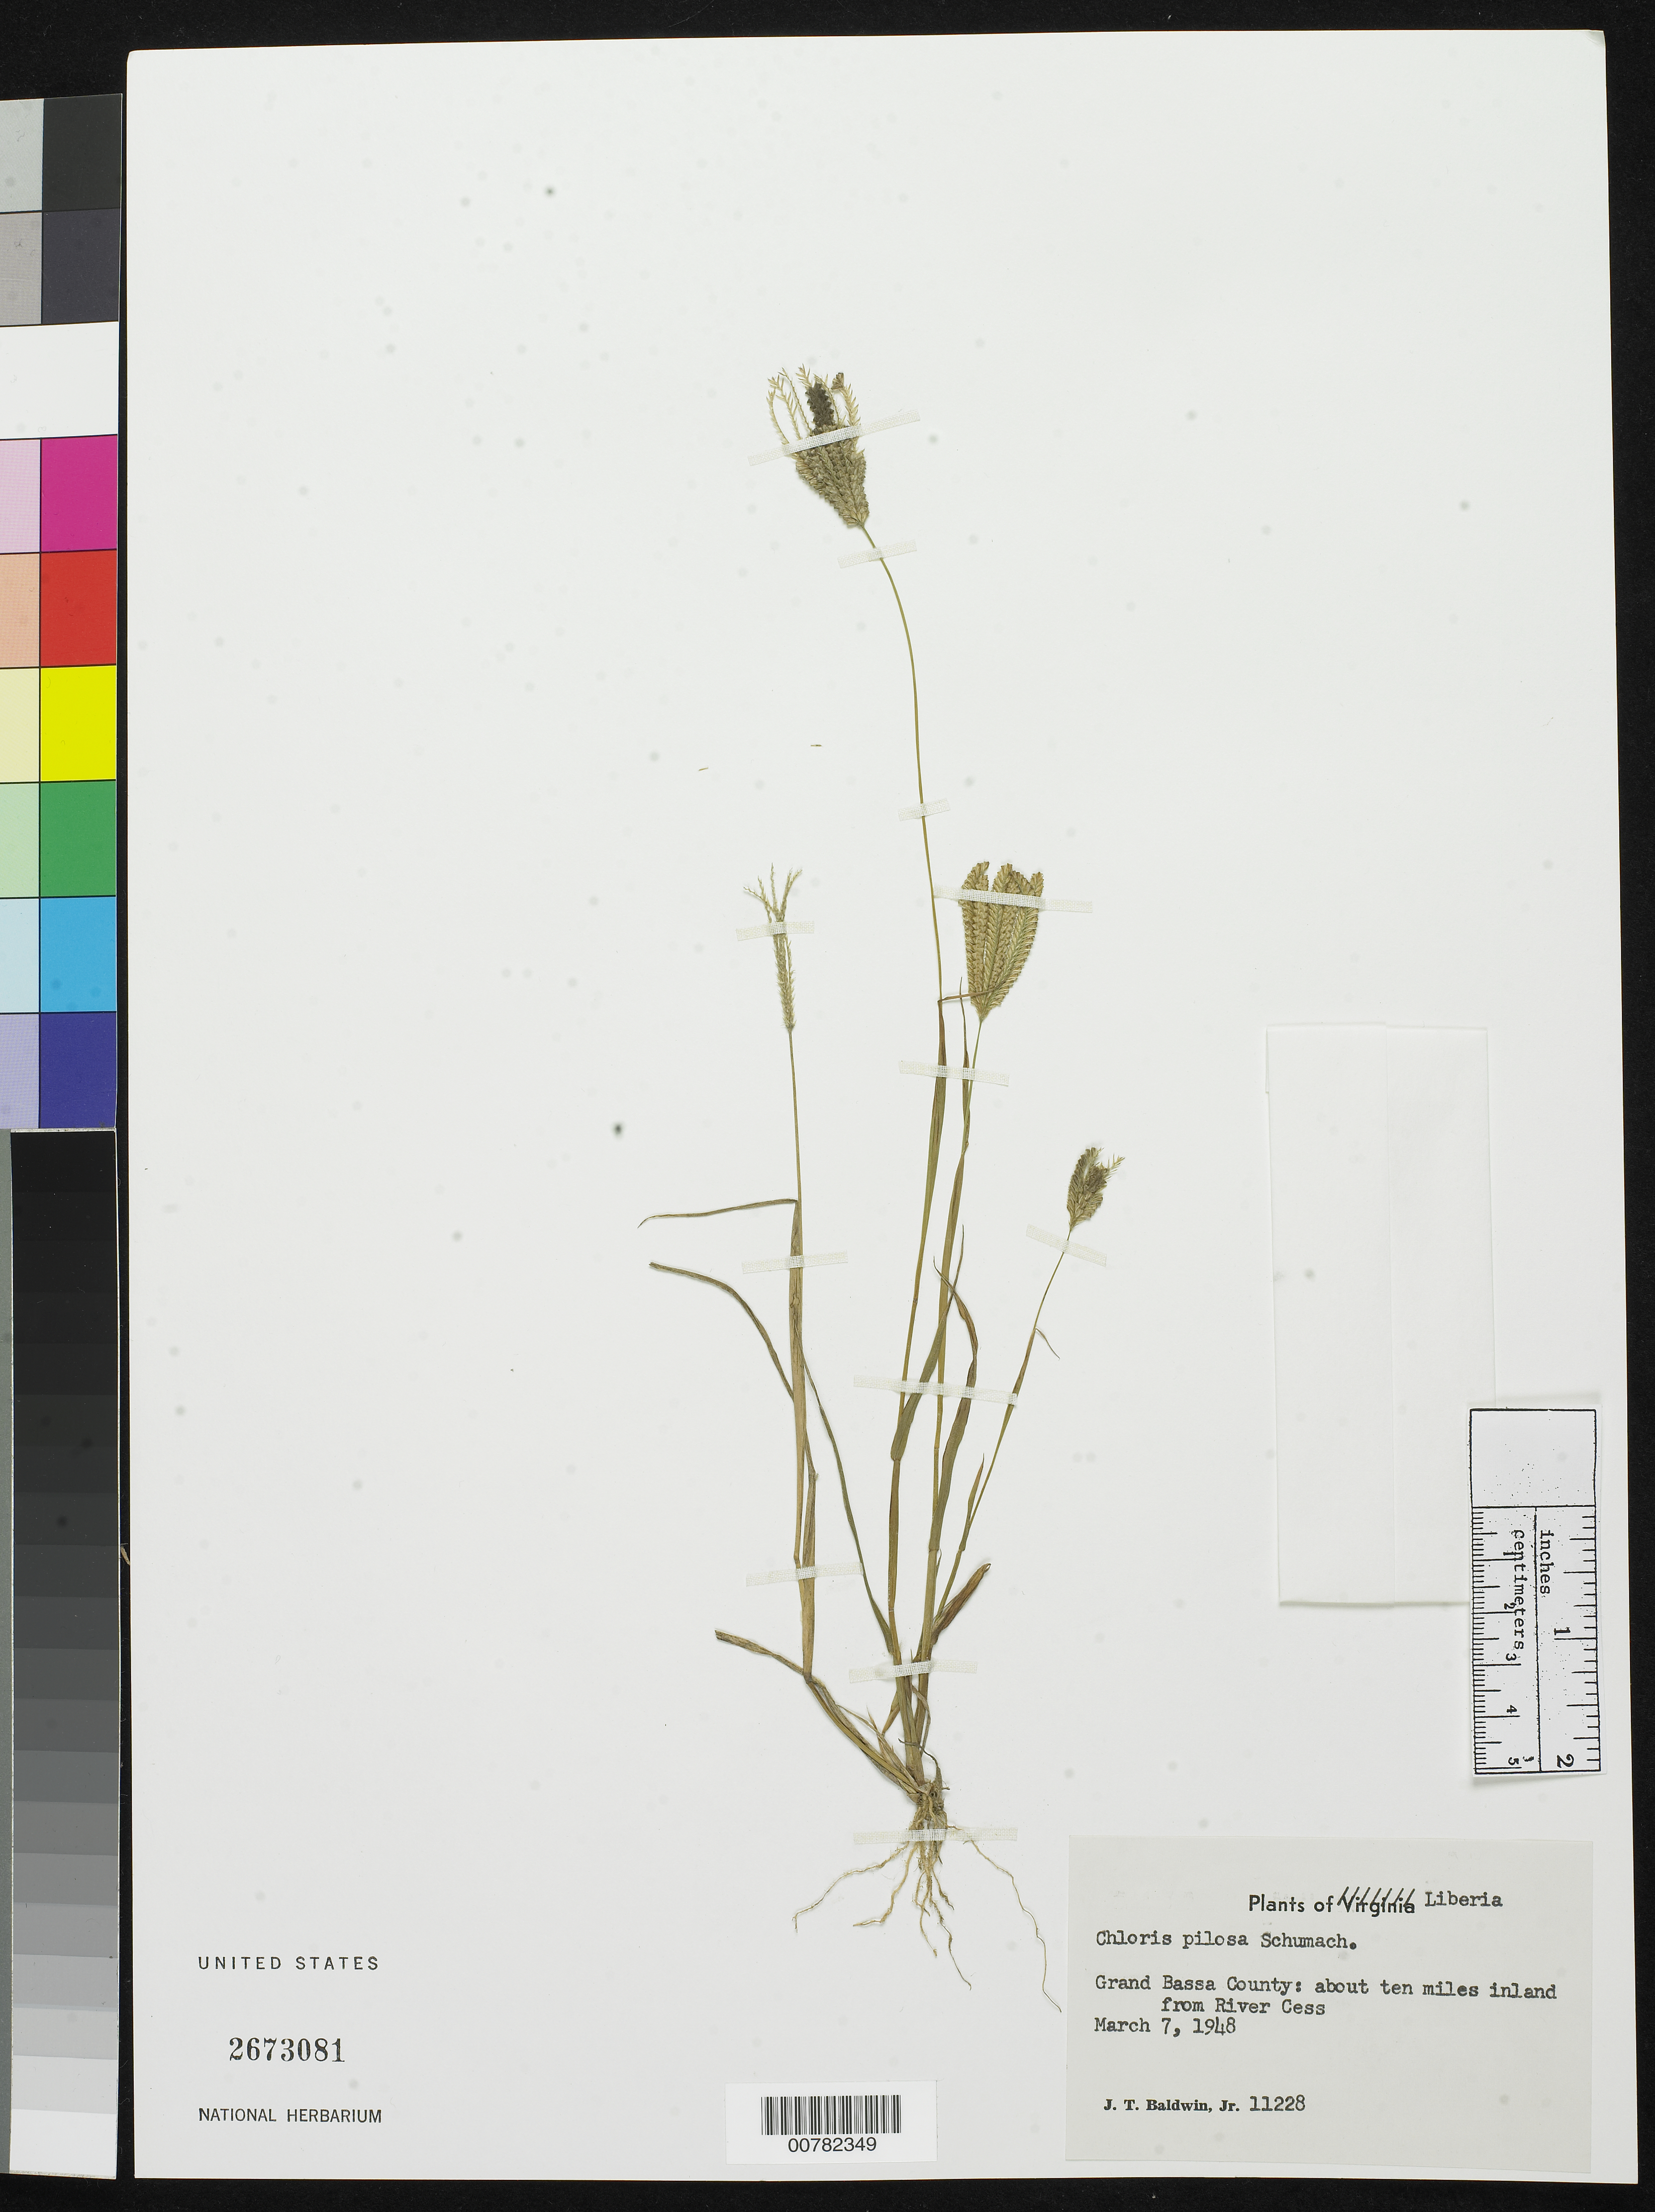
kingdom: Plantae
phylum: Tracheophyta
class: Liliopsida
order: Poales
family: Poaceae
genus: Chloris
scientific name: Chloris pilosa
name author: Schumach.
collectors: J. T. Baldwin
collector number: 11228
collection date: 1948-03-07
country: Liberia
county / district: Grand Bassa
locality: about ten miles inland from River Cess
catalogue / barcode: US 2673081